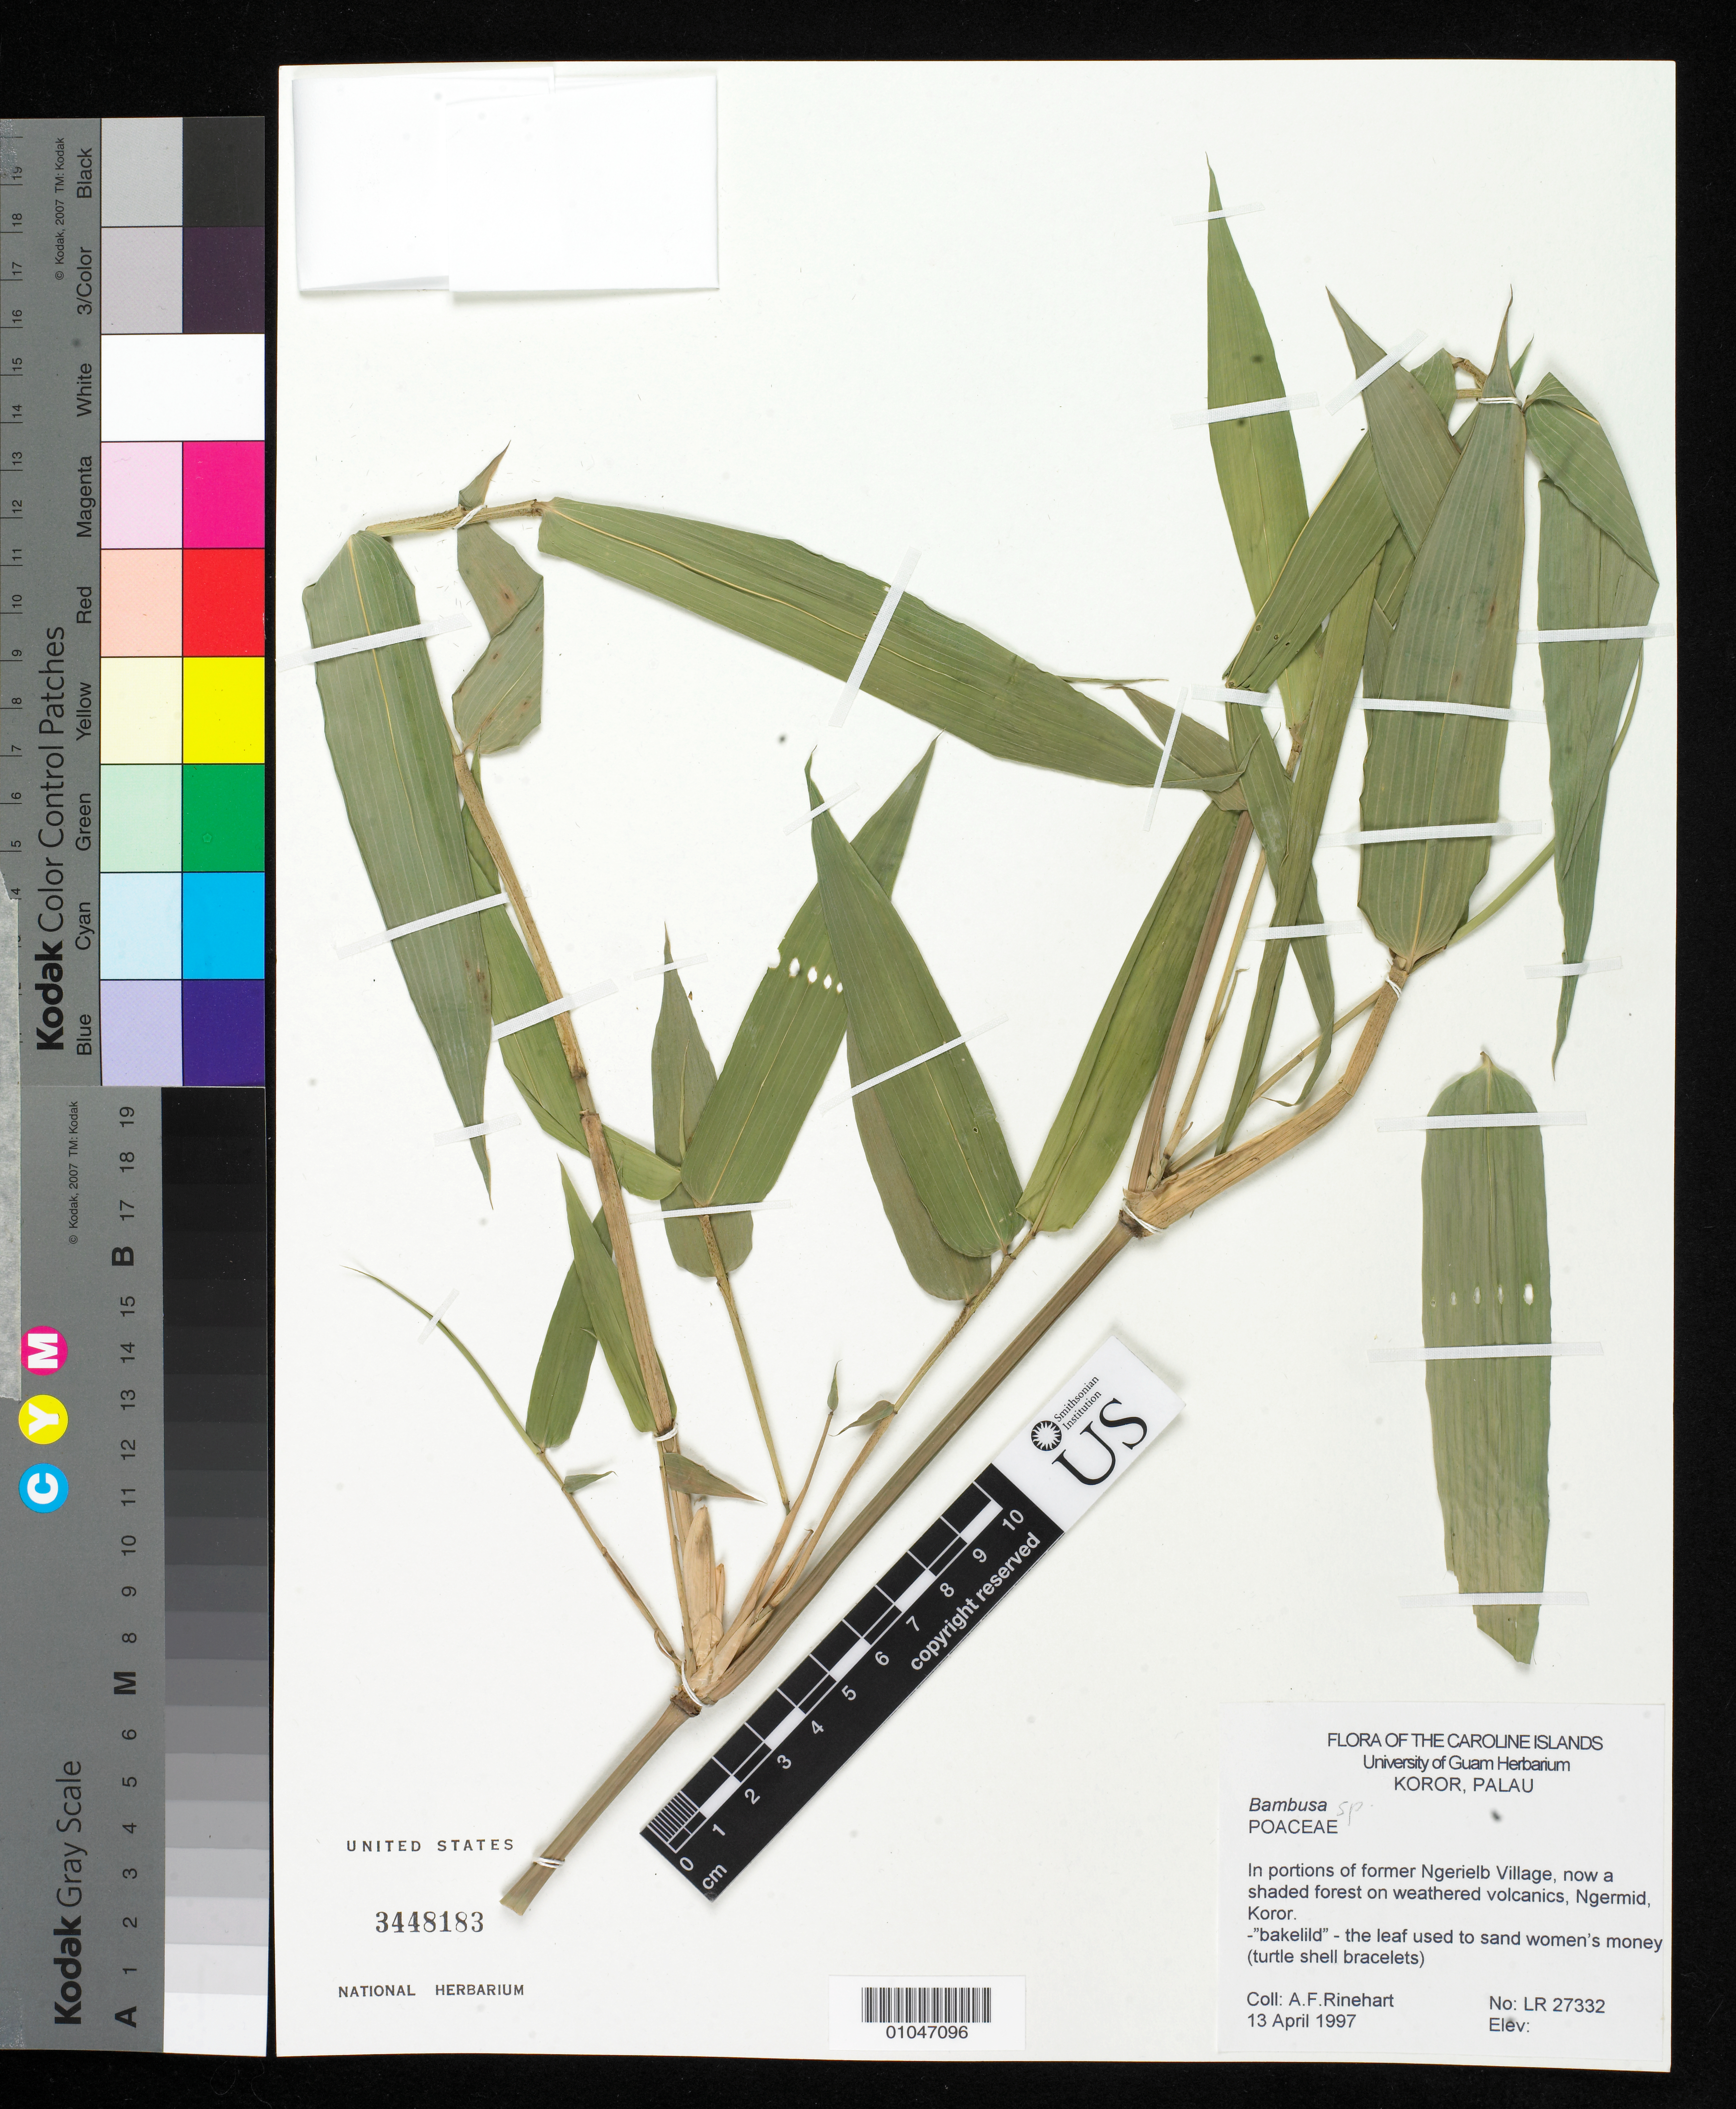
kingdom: Plantae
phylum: Tracheophyta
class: Liliopsida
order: Poales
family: Poaceae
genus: Bambusa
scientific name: Bambusa sp.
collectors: A. Rinehart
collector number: LR 27332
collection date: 1997-04-13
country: Palau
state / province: Koror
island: Oreor (Koror)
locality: In portions of former Ngerielb Village, now a shaded forest on weathered volcanics, Ngermid, Koror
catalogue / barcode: US 3448183